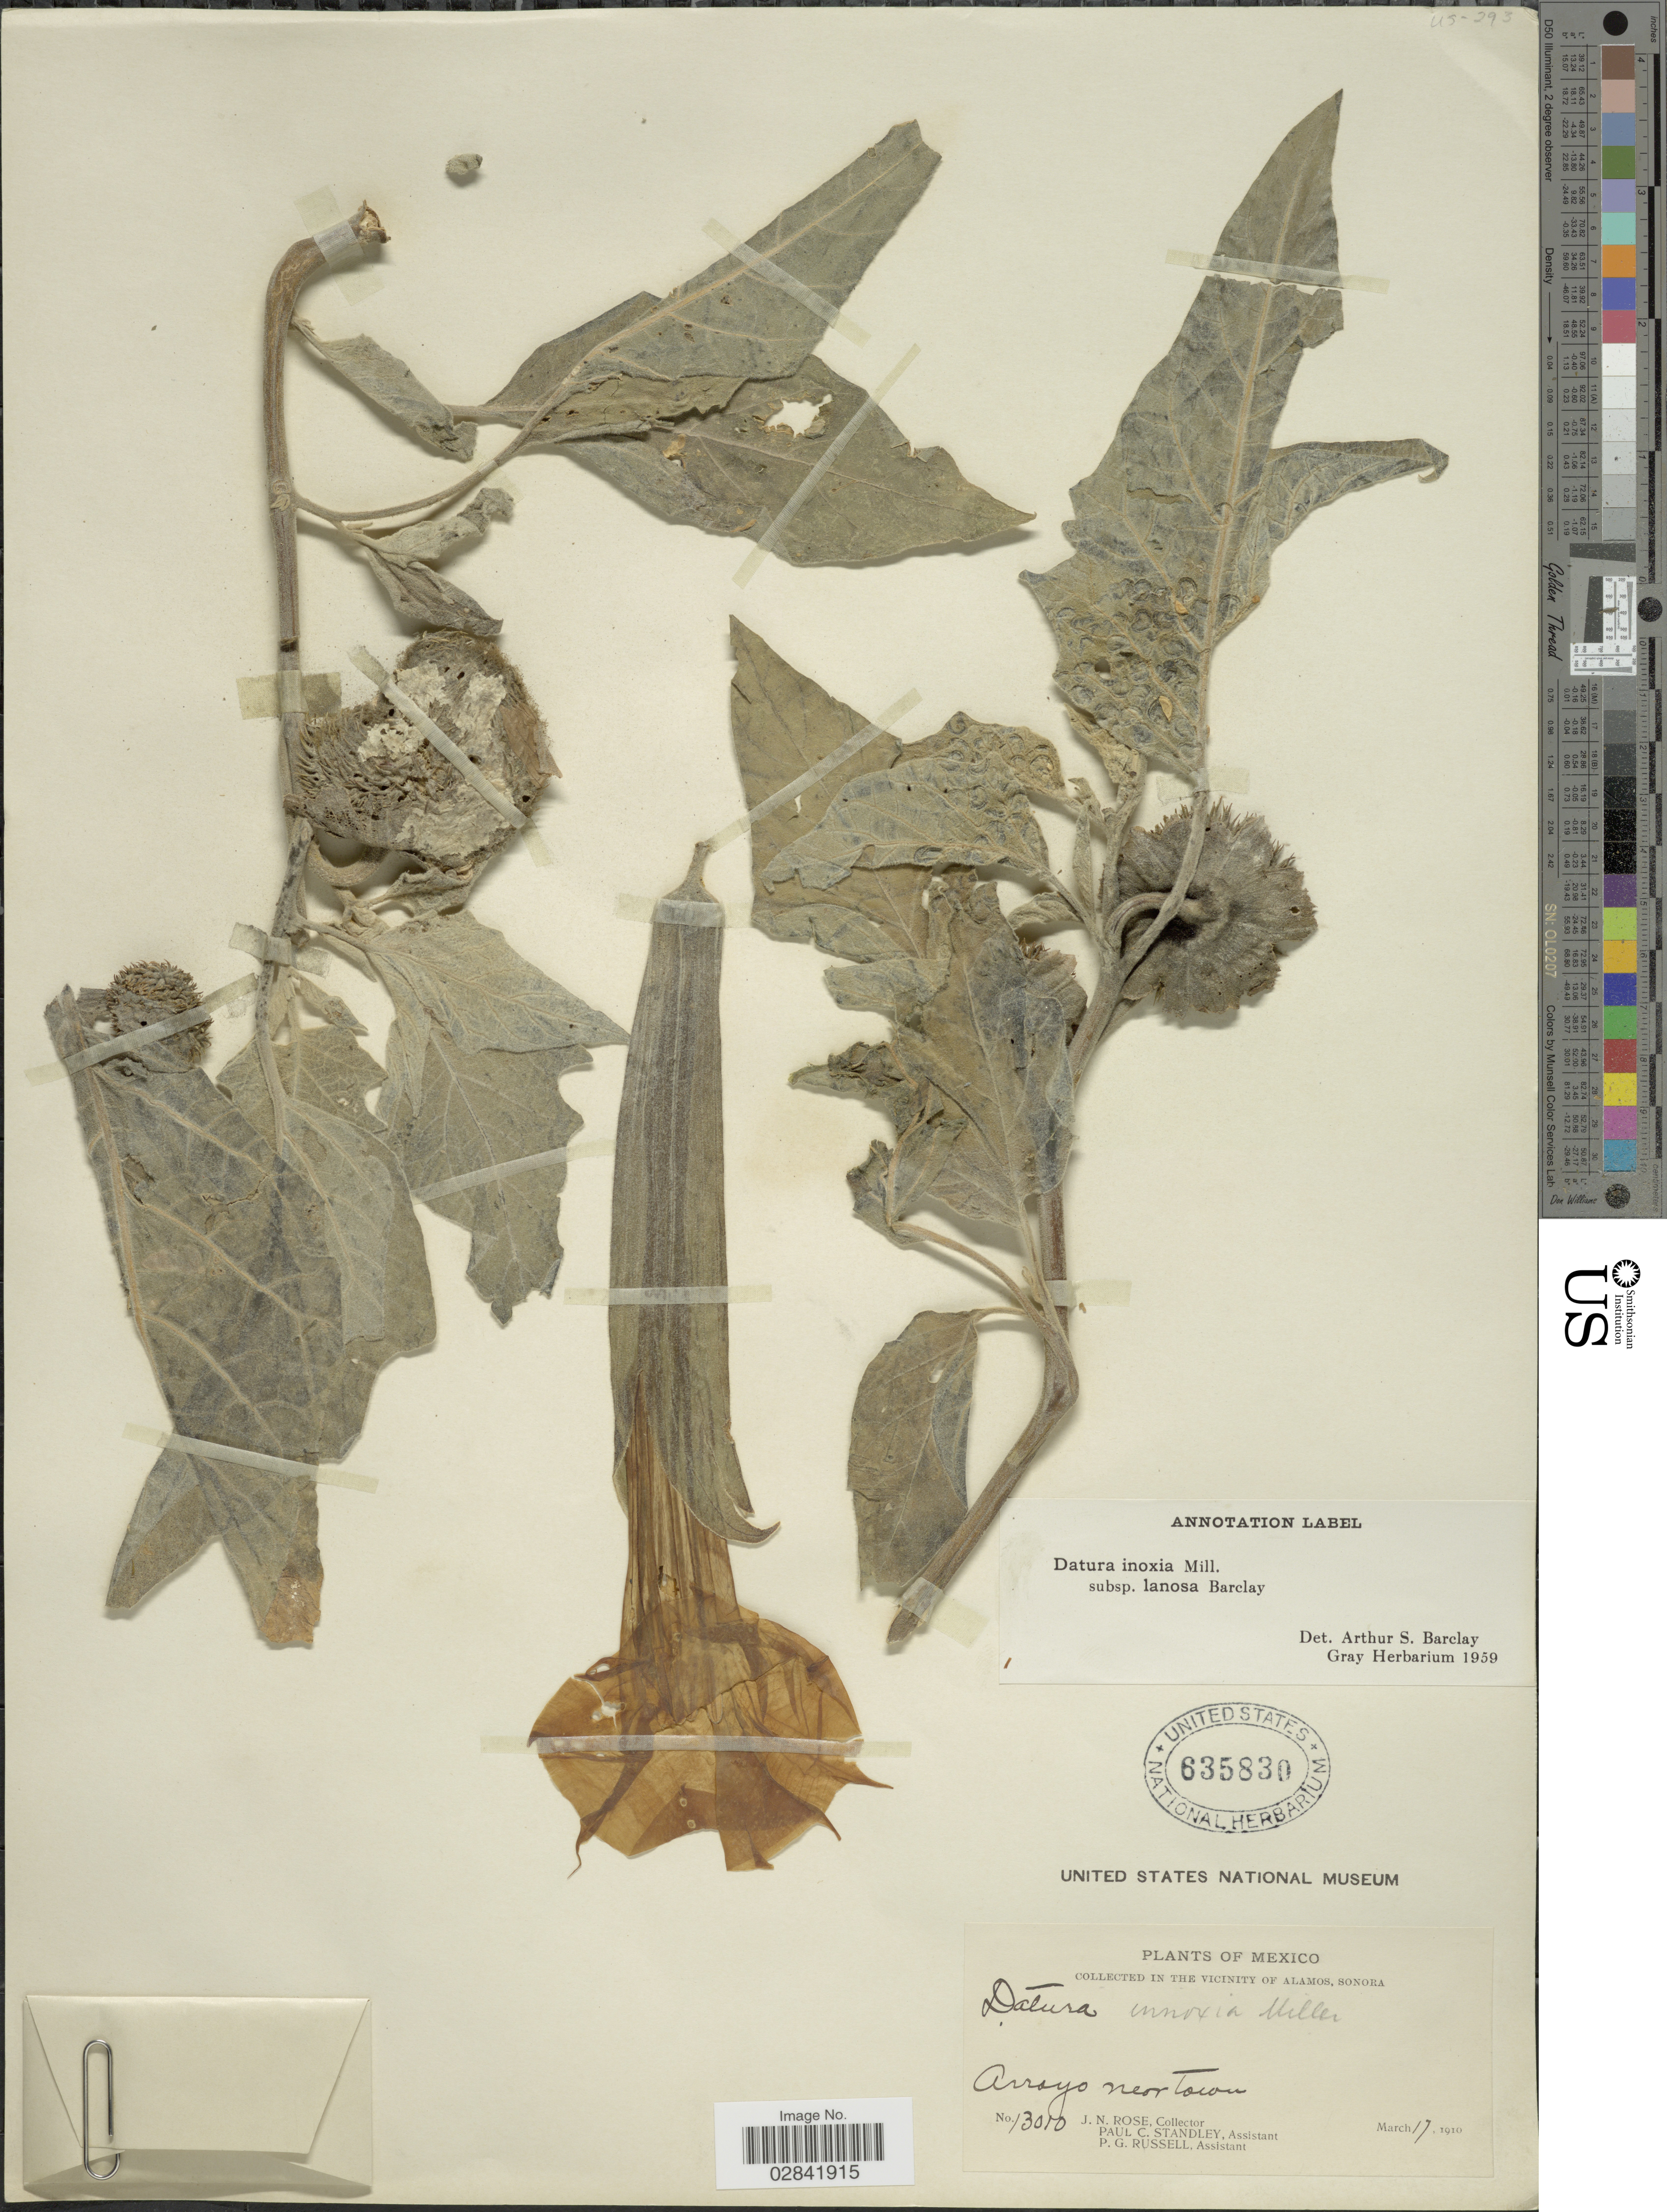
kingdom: Plantae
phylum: Tracheophyta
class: Magnoliopsida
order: Solanales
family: Solanaceae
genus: Datura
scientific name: Datura innoxia subsp. lanosa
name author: A.S. Barclay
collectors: J. N. Rose, P. C. Standley & P. G. Russell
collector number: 13010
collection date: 1910-03-17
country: Mexico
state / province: Sonora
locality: In the vicinity of Alamos. Arroyo near Town.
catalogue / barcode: US 635830